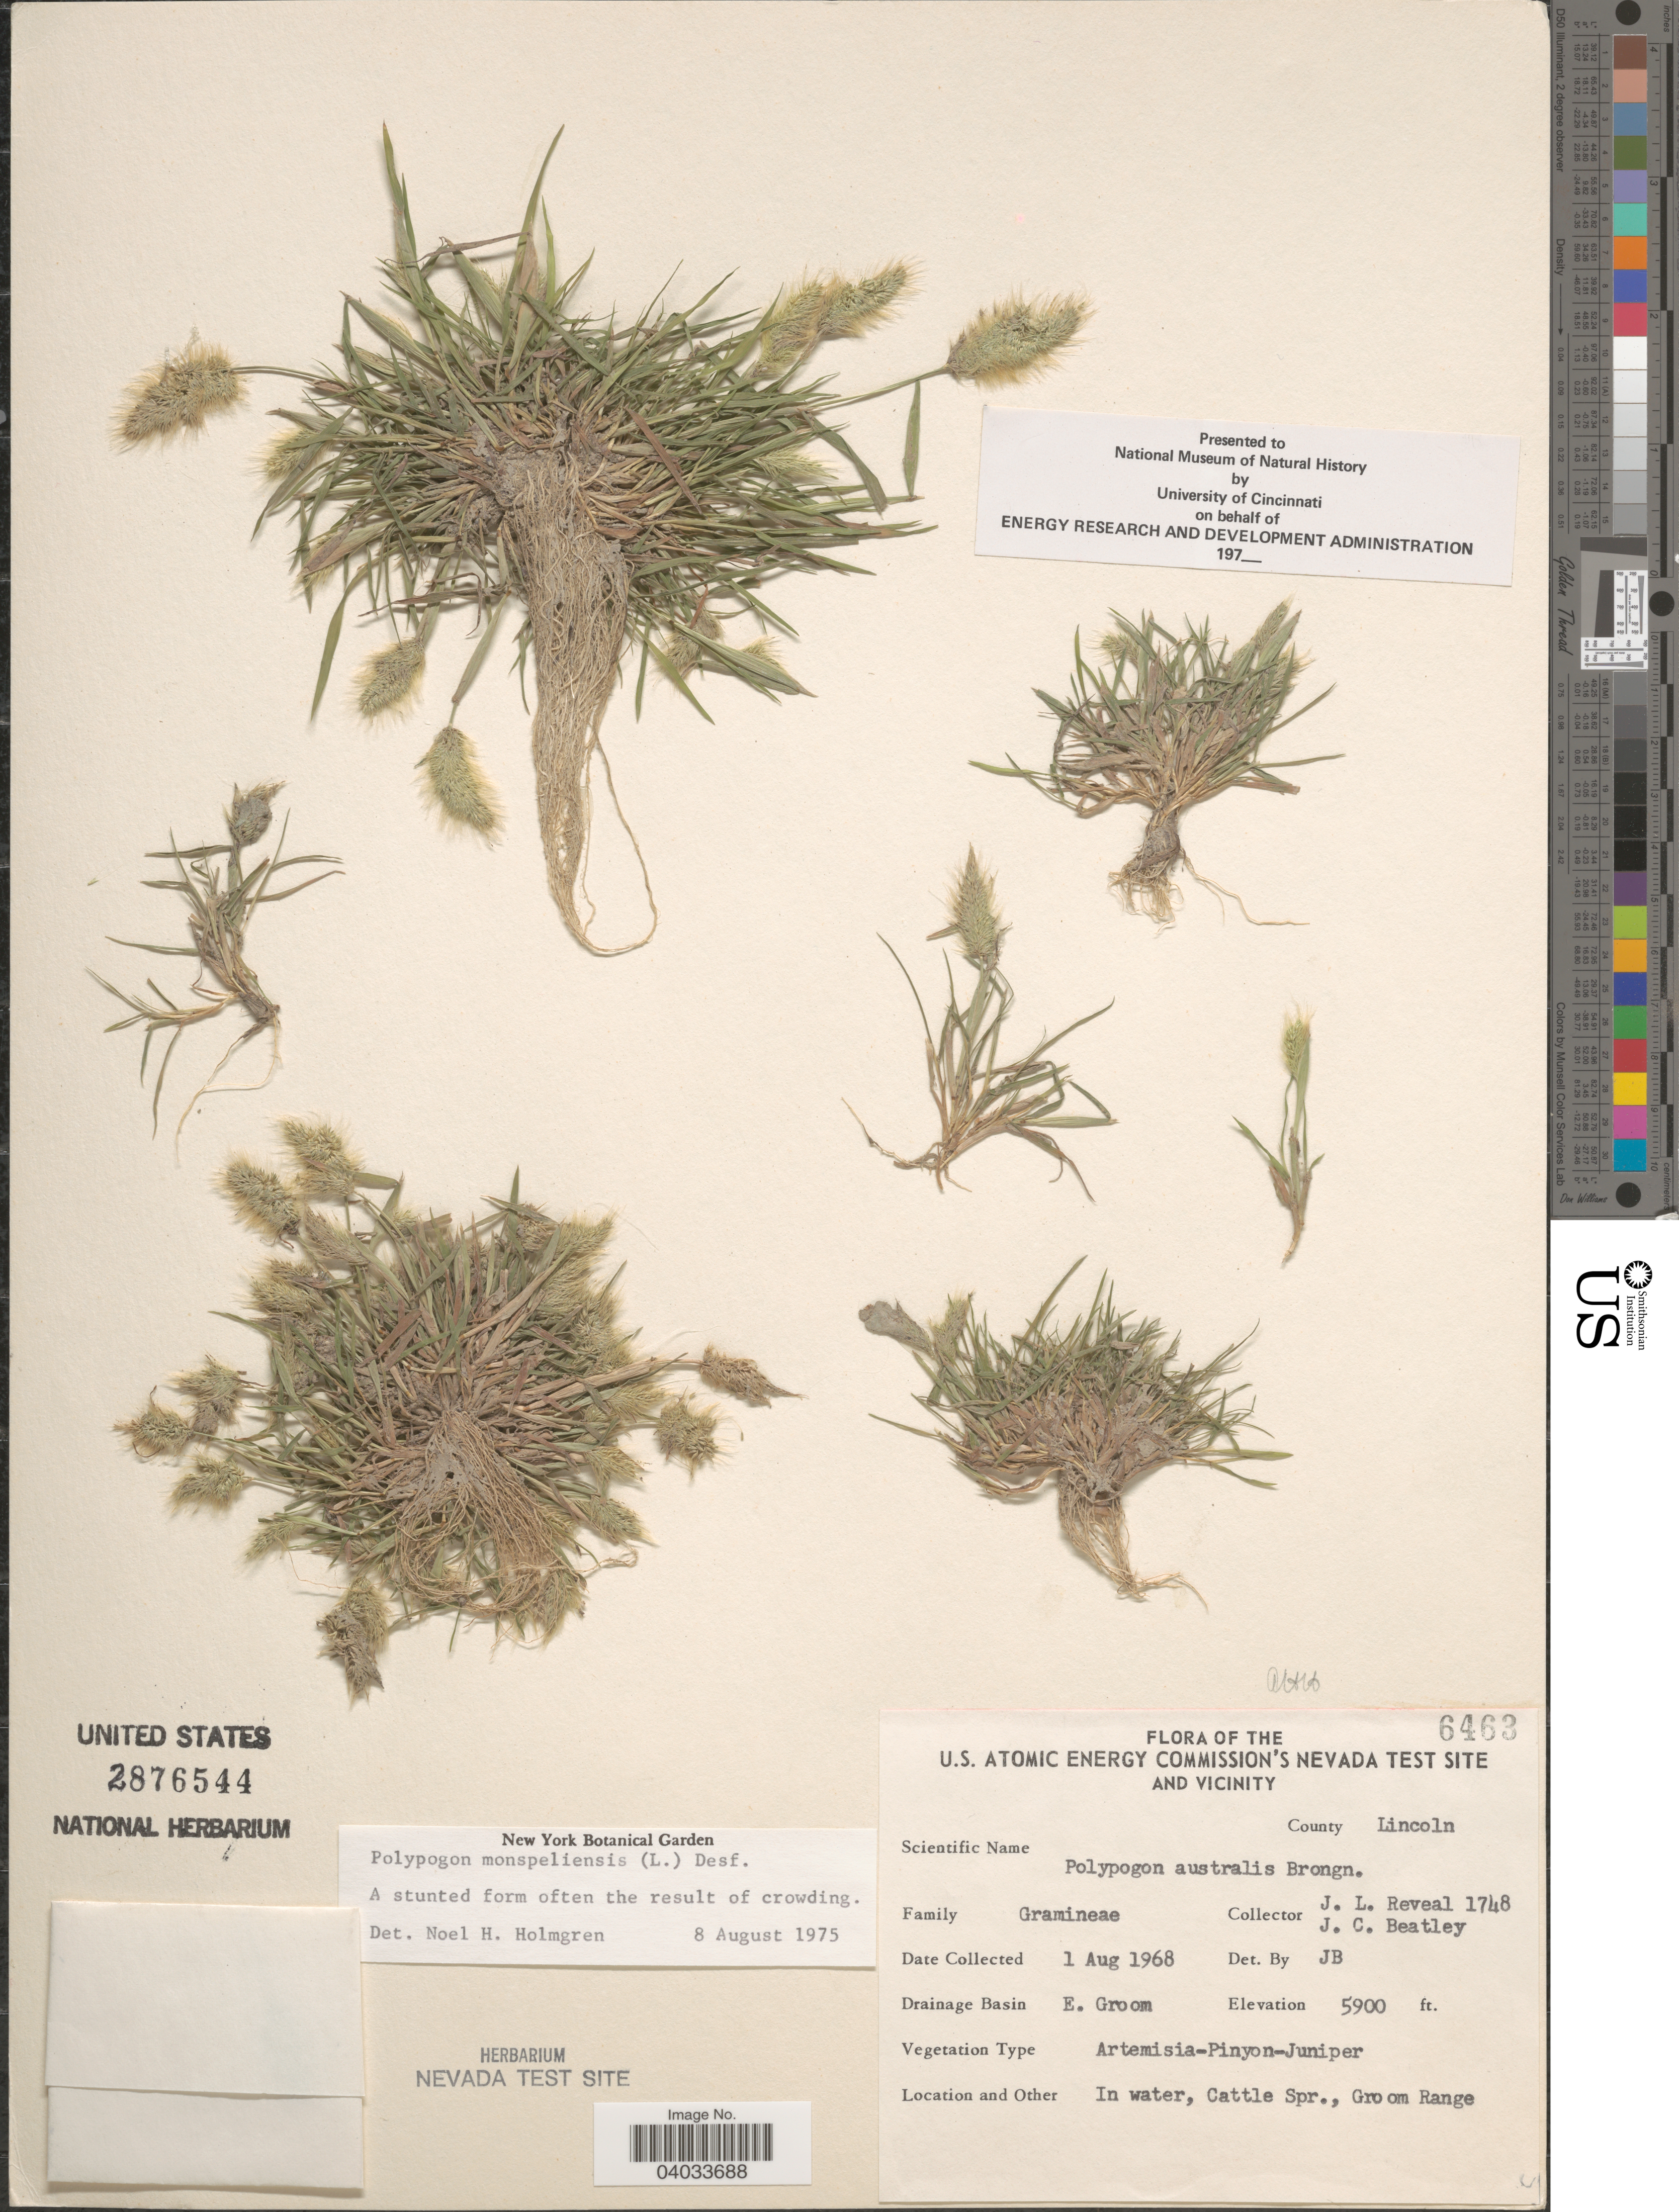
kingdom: Plantae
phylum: Tracheophyta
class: Liliopsida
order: Poales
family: Poaceae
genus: Polypogon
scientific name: Polypogon monspeliensis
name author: (L.) Desf.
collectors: J. L. Reveal & J. C. Beatley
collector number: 1748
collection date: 1968-08-01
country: United States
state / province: Nevada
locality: U.S. Atomic Energy Commission's Nevada Test Site and vicinity. County Lincoln. Drainage Basin E. Groom. In water, Cattle Spr., Gro om Range.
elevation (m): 1798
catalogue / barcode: US 2876544